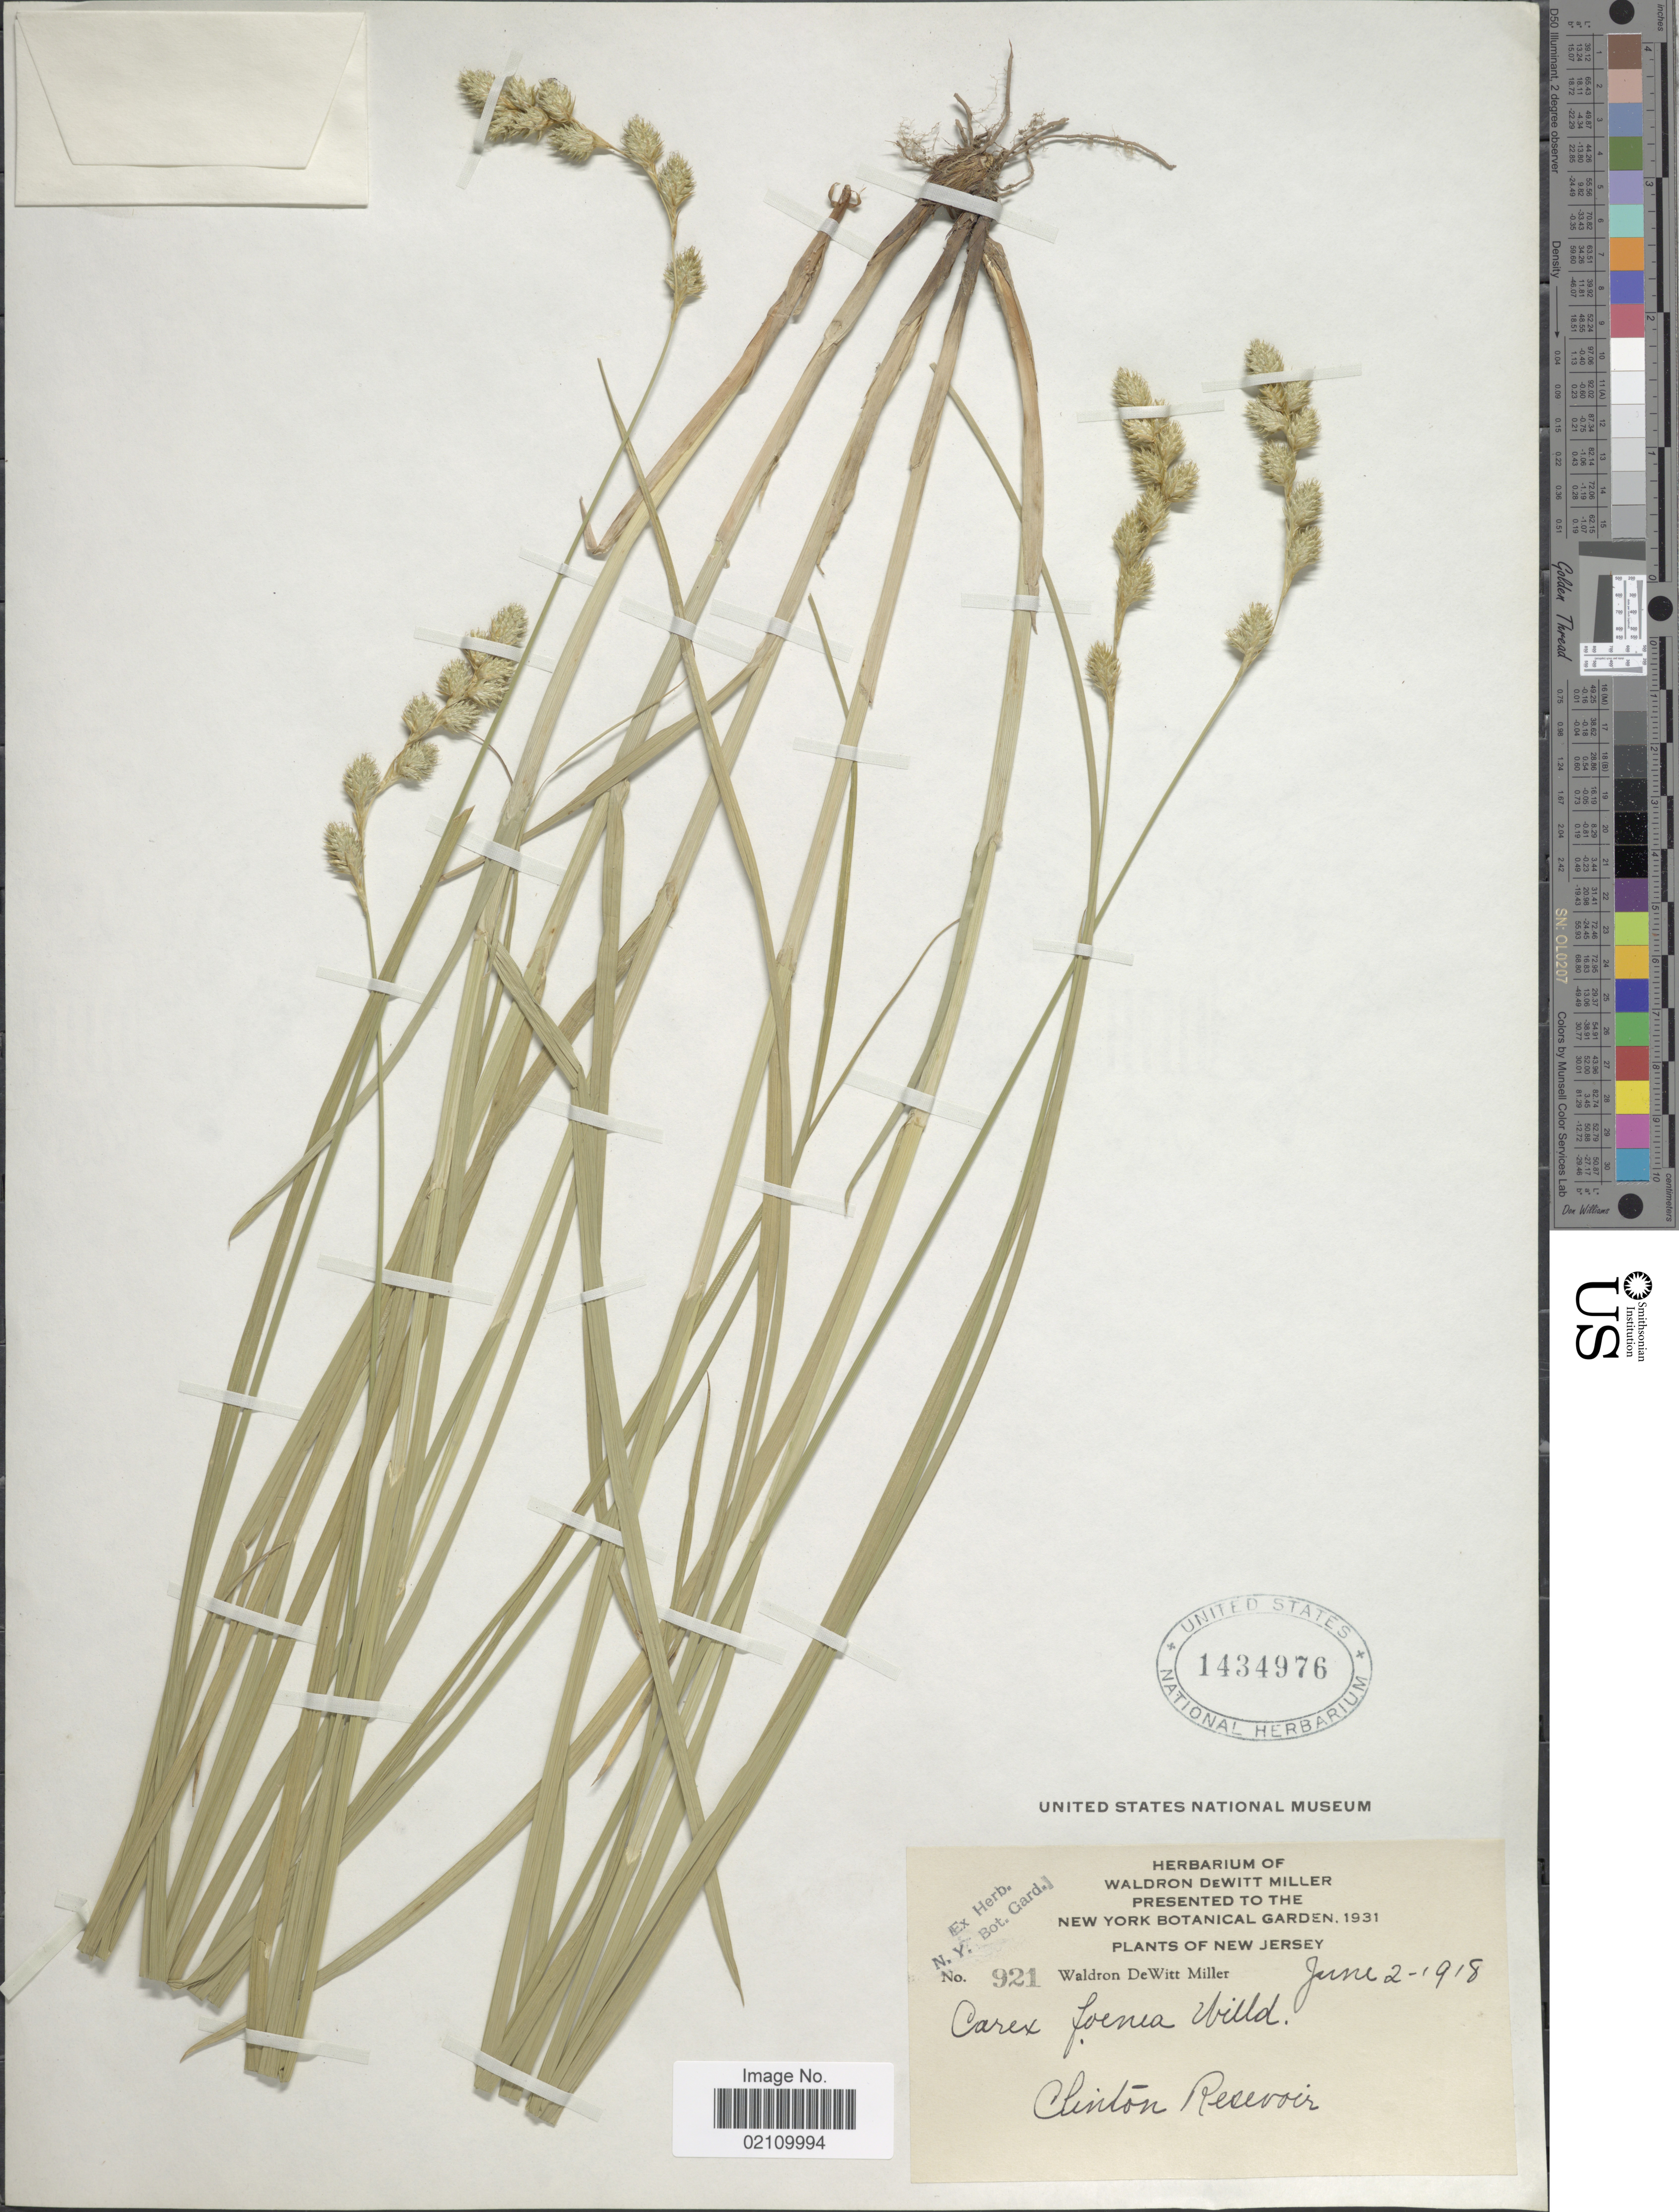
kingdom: Plantae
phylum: Tracheophyta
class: Liliopsida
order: Poales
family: Cyperaceae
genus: Carex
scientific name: Carex argyrantha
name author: Tuck. ex Boott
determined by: Strong, Mark T., (BOT), Smithsonian Institution - National Museum of Natural History (UNITED STATES)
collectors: W. De Witt Miller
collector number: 921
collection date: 1918-06-02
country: United States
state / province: New Jersey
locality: Clinton Reservoir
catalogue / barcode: US 1434976